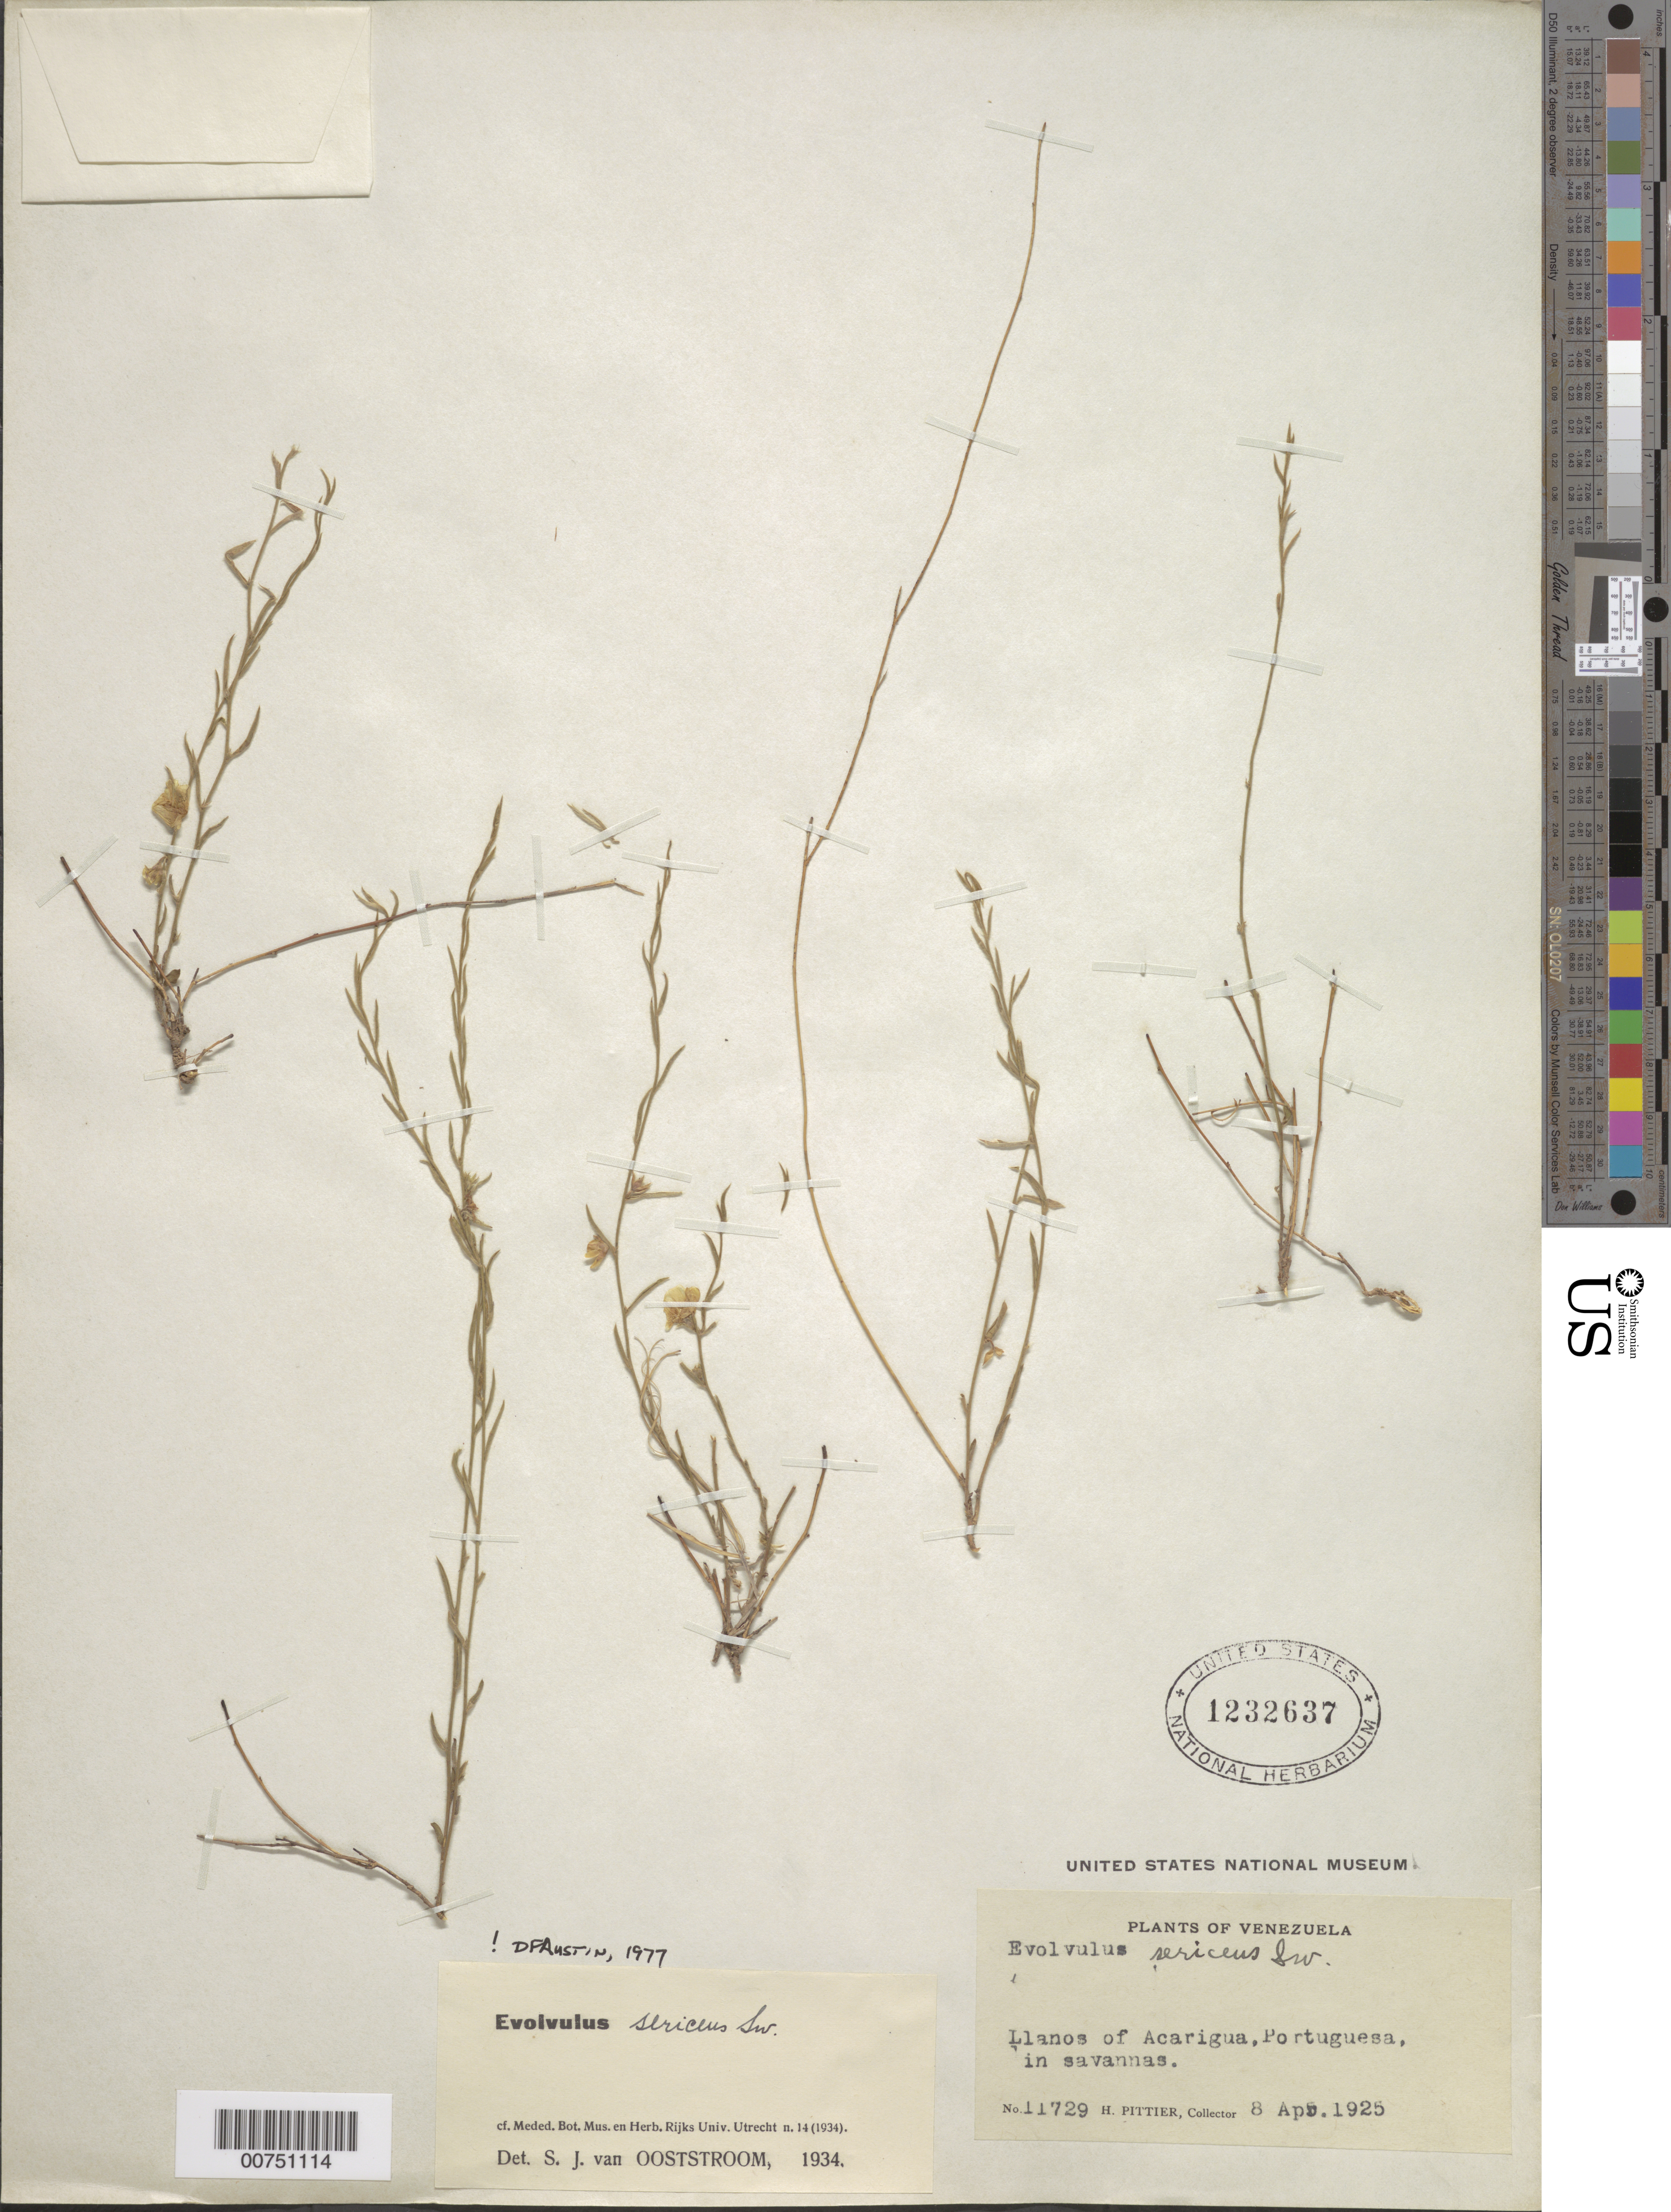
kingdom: Plantae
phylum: Tracheophyta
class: Magnoliopsida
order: Solanales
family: Convolvulaceae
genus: Evolvulus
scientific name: Evolvulus sericeus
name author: Sw.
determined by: Austin, D. F.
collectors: H. F. Pittier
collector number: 11729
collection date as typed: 8-Apr-25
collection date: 1925-04-08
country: Venezuela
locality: Llanos of Acarigua, Portuguesa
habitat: Savannas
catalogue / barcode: US 1232637